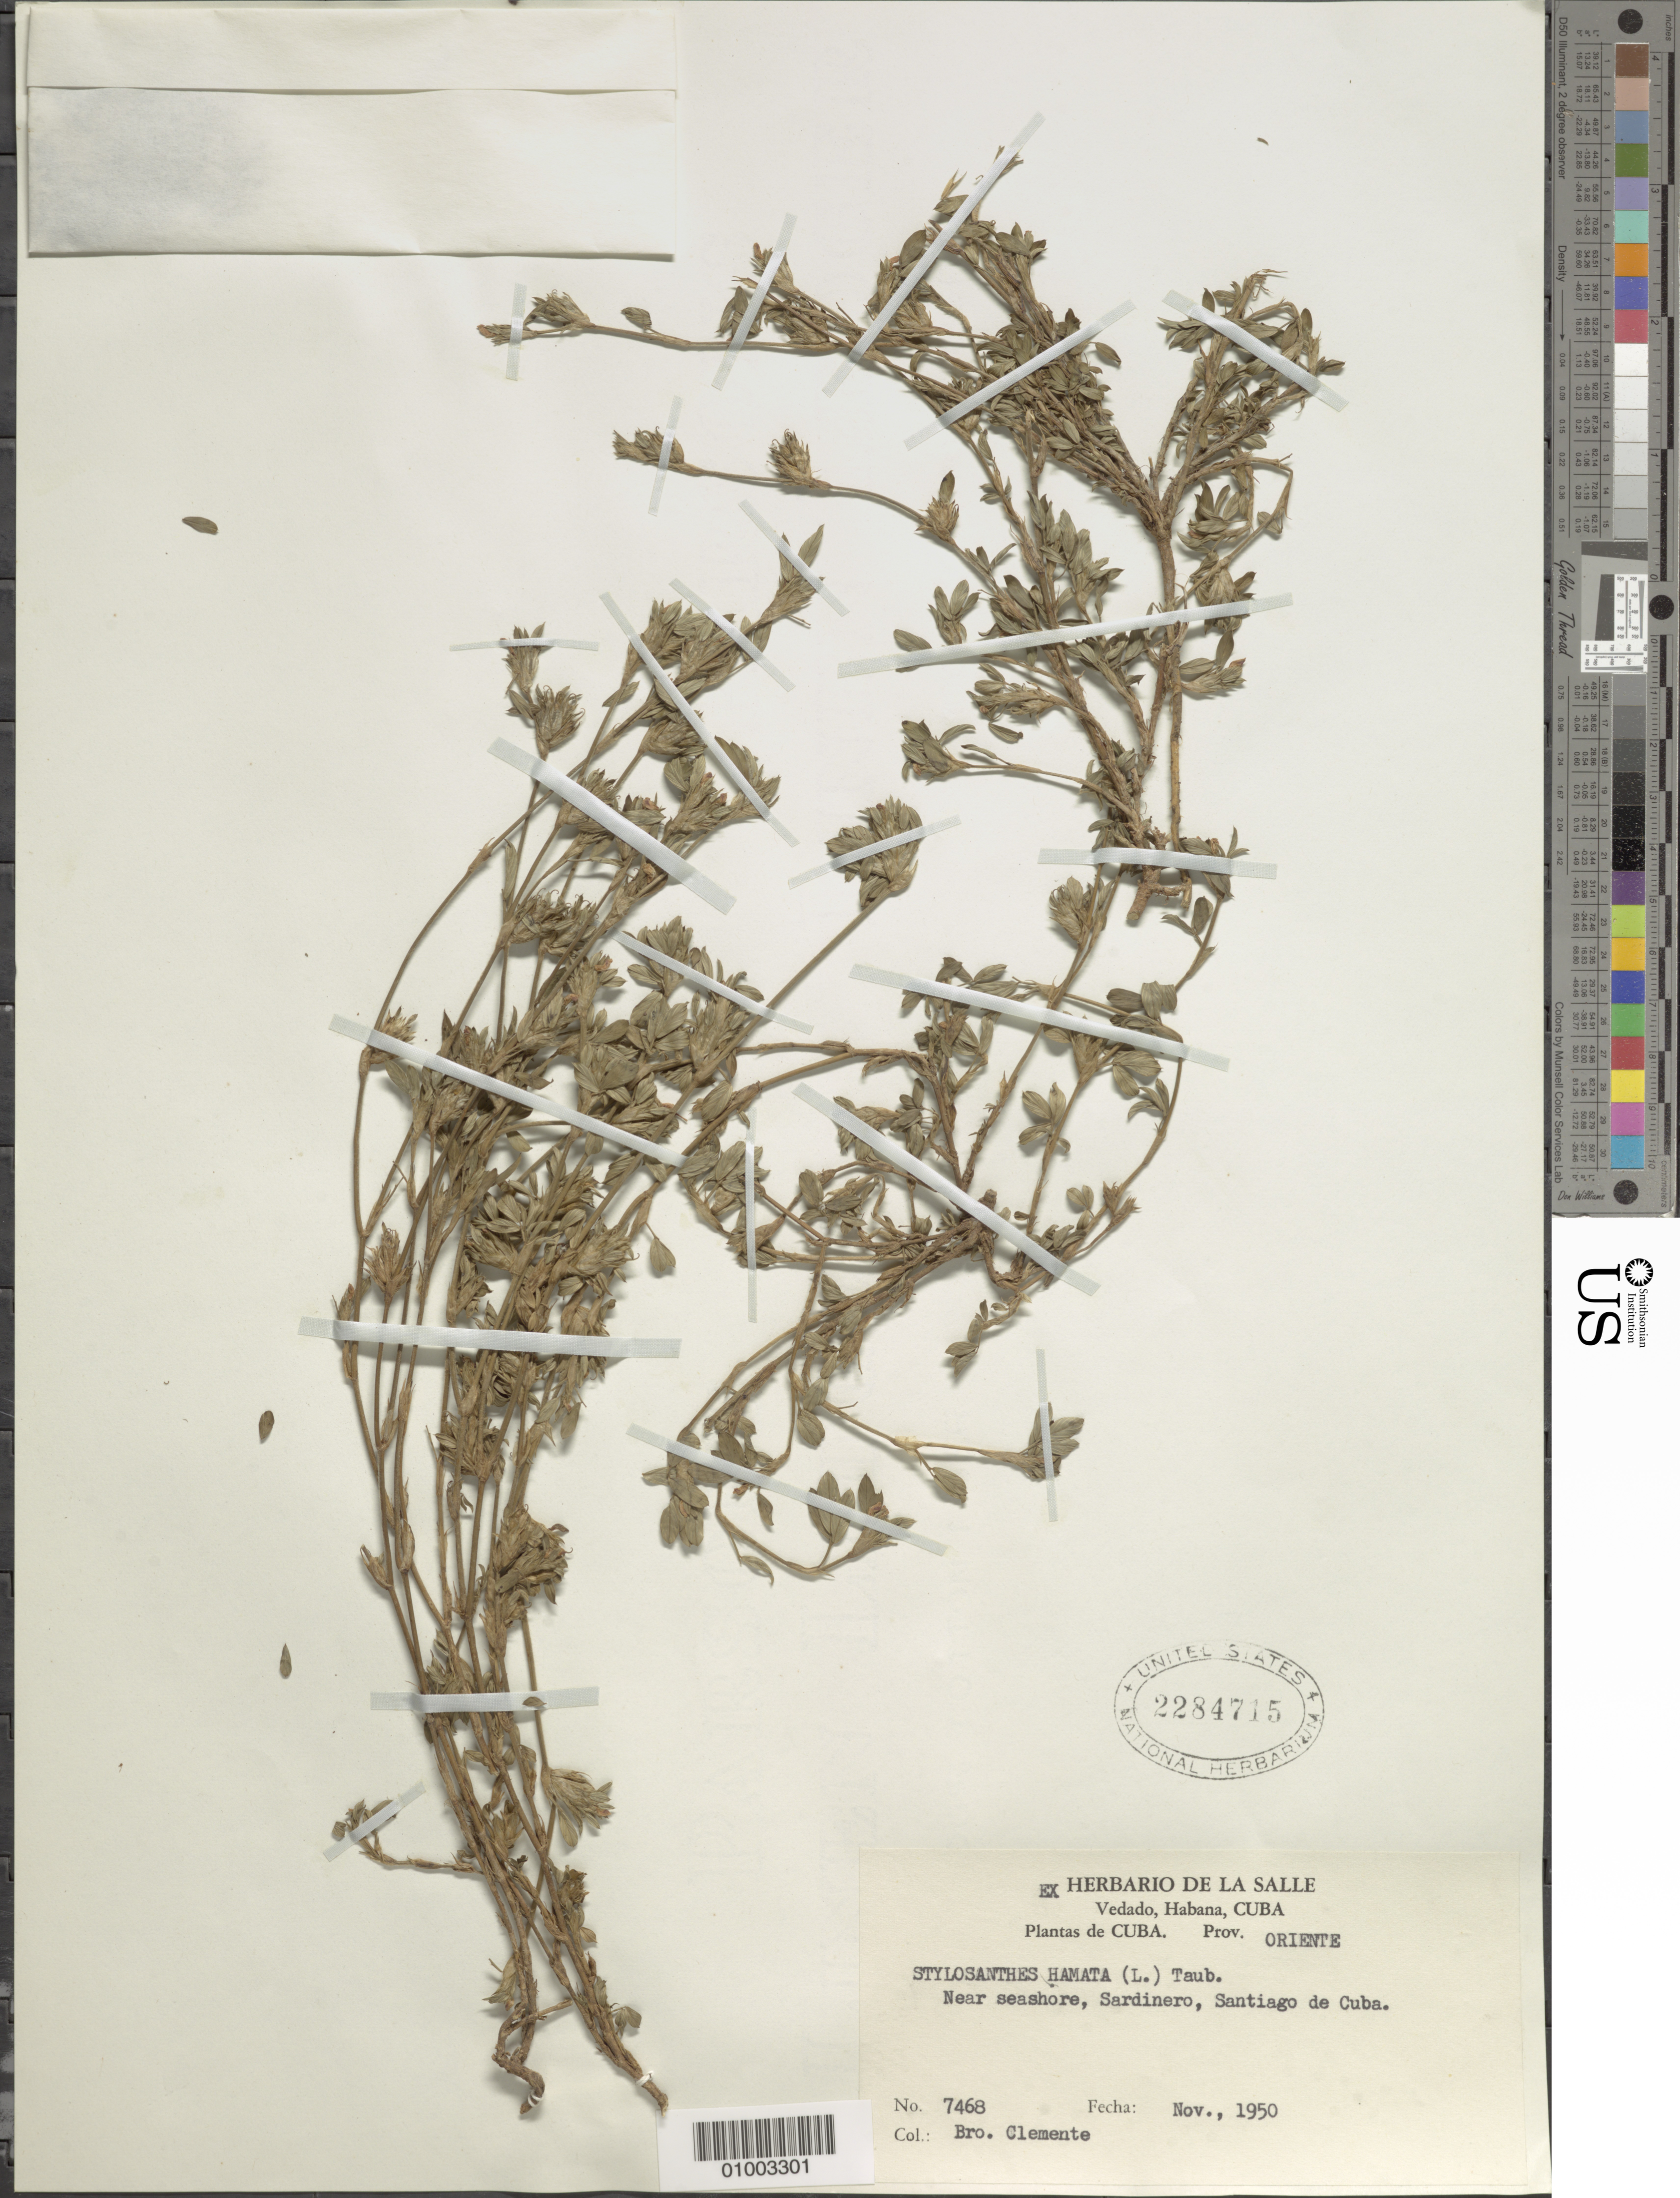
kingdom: Plantae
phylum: Tracheophyta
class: Magnoliopsida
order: Fabales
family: Fabaceae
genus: Stylosanthes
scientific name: Stylosanthes hamata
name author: (L.) Taub.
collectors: Bro. Clemente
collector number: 7468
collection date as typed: Nov 1950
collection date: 1950-11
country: Cuba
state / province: Santiago de Cuba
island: Cuba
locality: Near seashore, Sardinero, Santiago de Cuba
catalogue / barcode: US 2284715